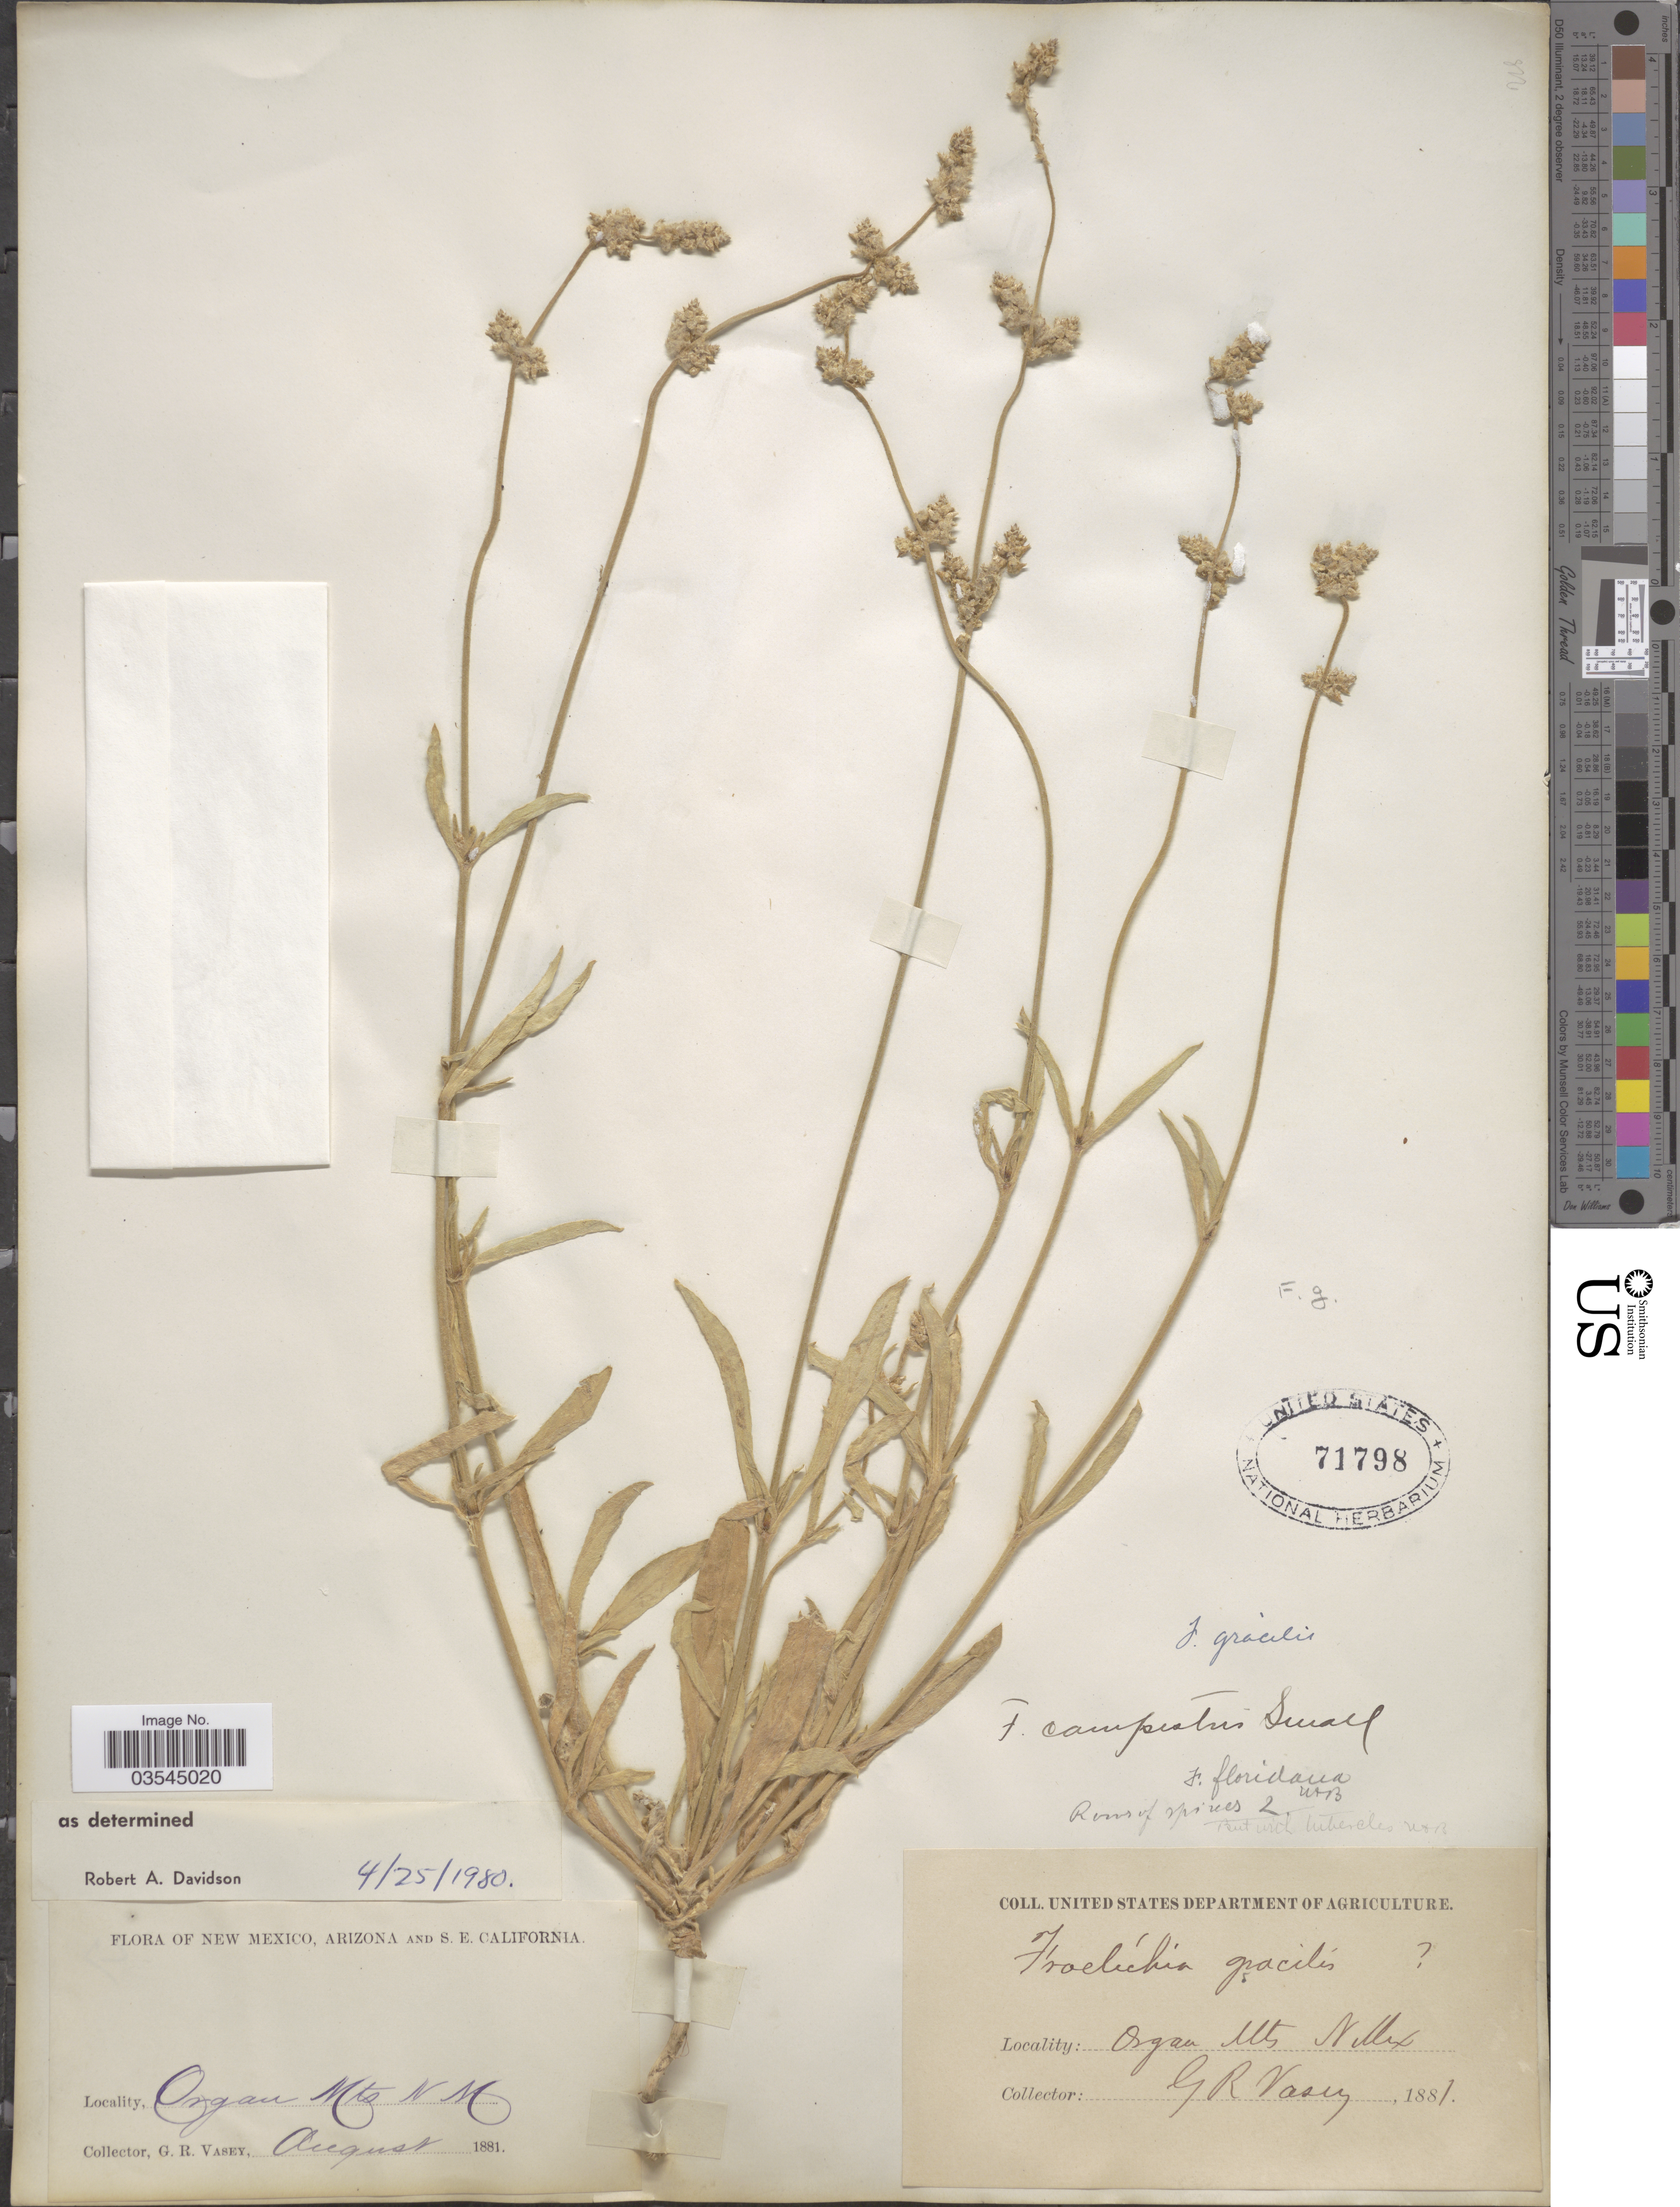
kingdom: Plantae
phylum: Tracheophyta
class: Magnoliopsida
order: Caryophyllales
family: Amaranthaceae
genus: Froelichia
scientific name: Froelichia gracilis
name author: (Hook.) Moq.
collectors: G. R. Vasey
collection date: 1881-08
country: United States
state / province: New Mexico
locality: Organ Mts.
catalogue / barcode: US 71798